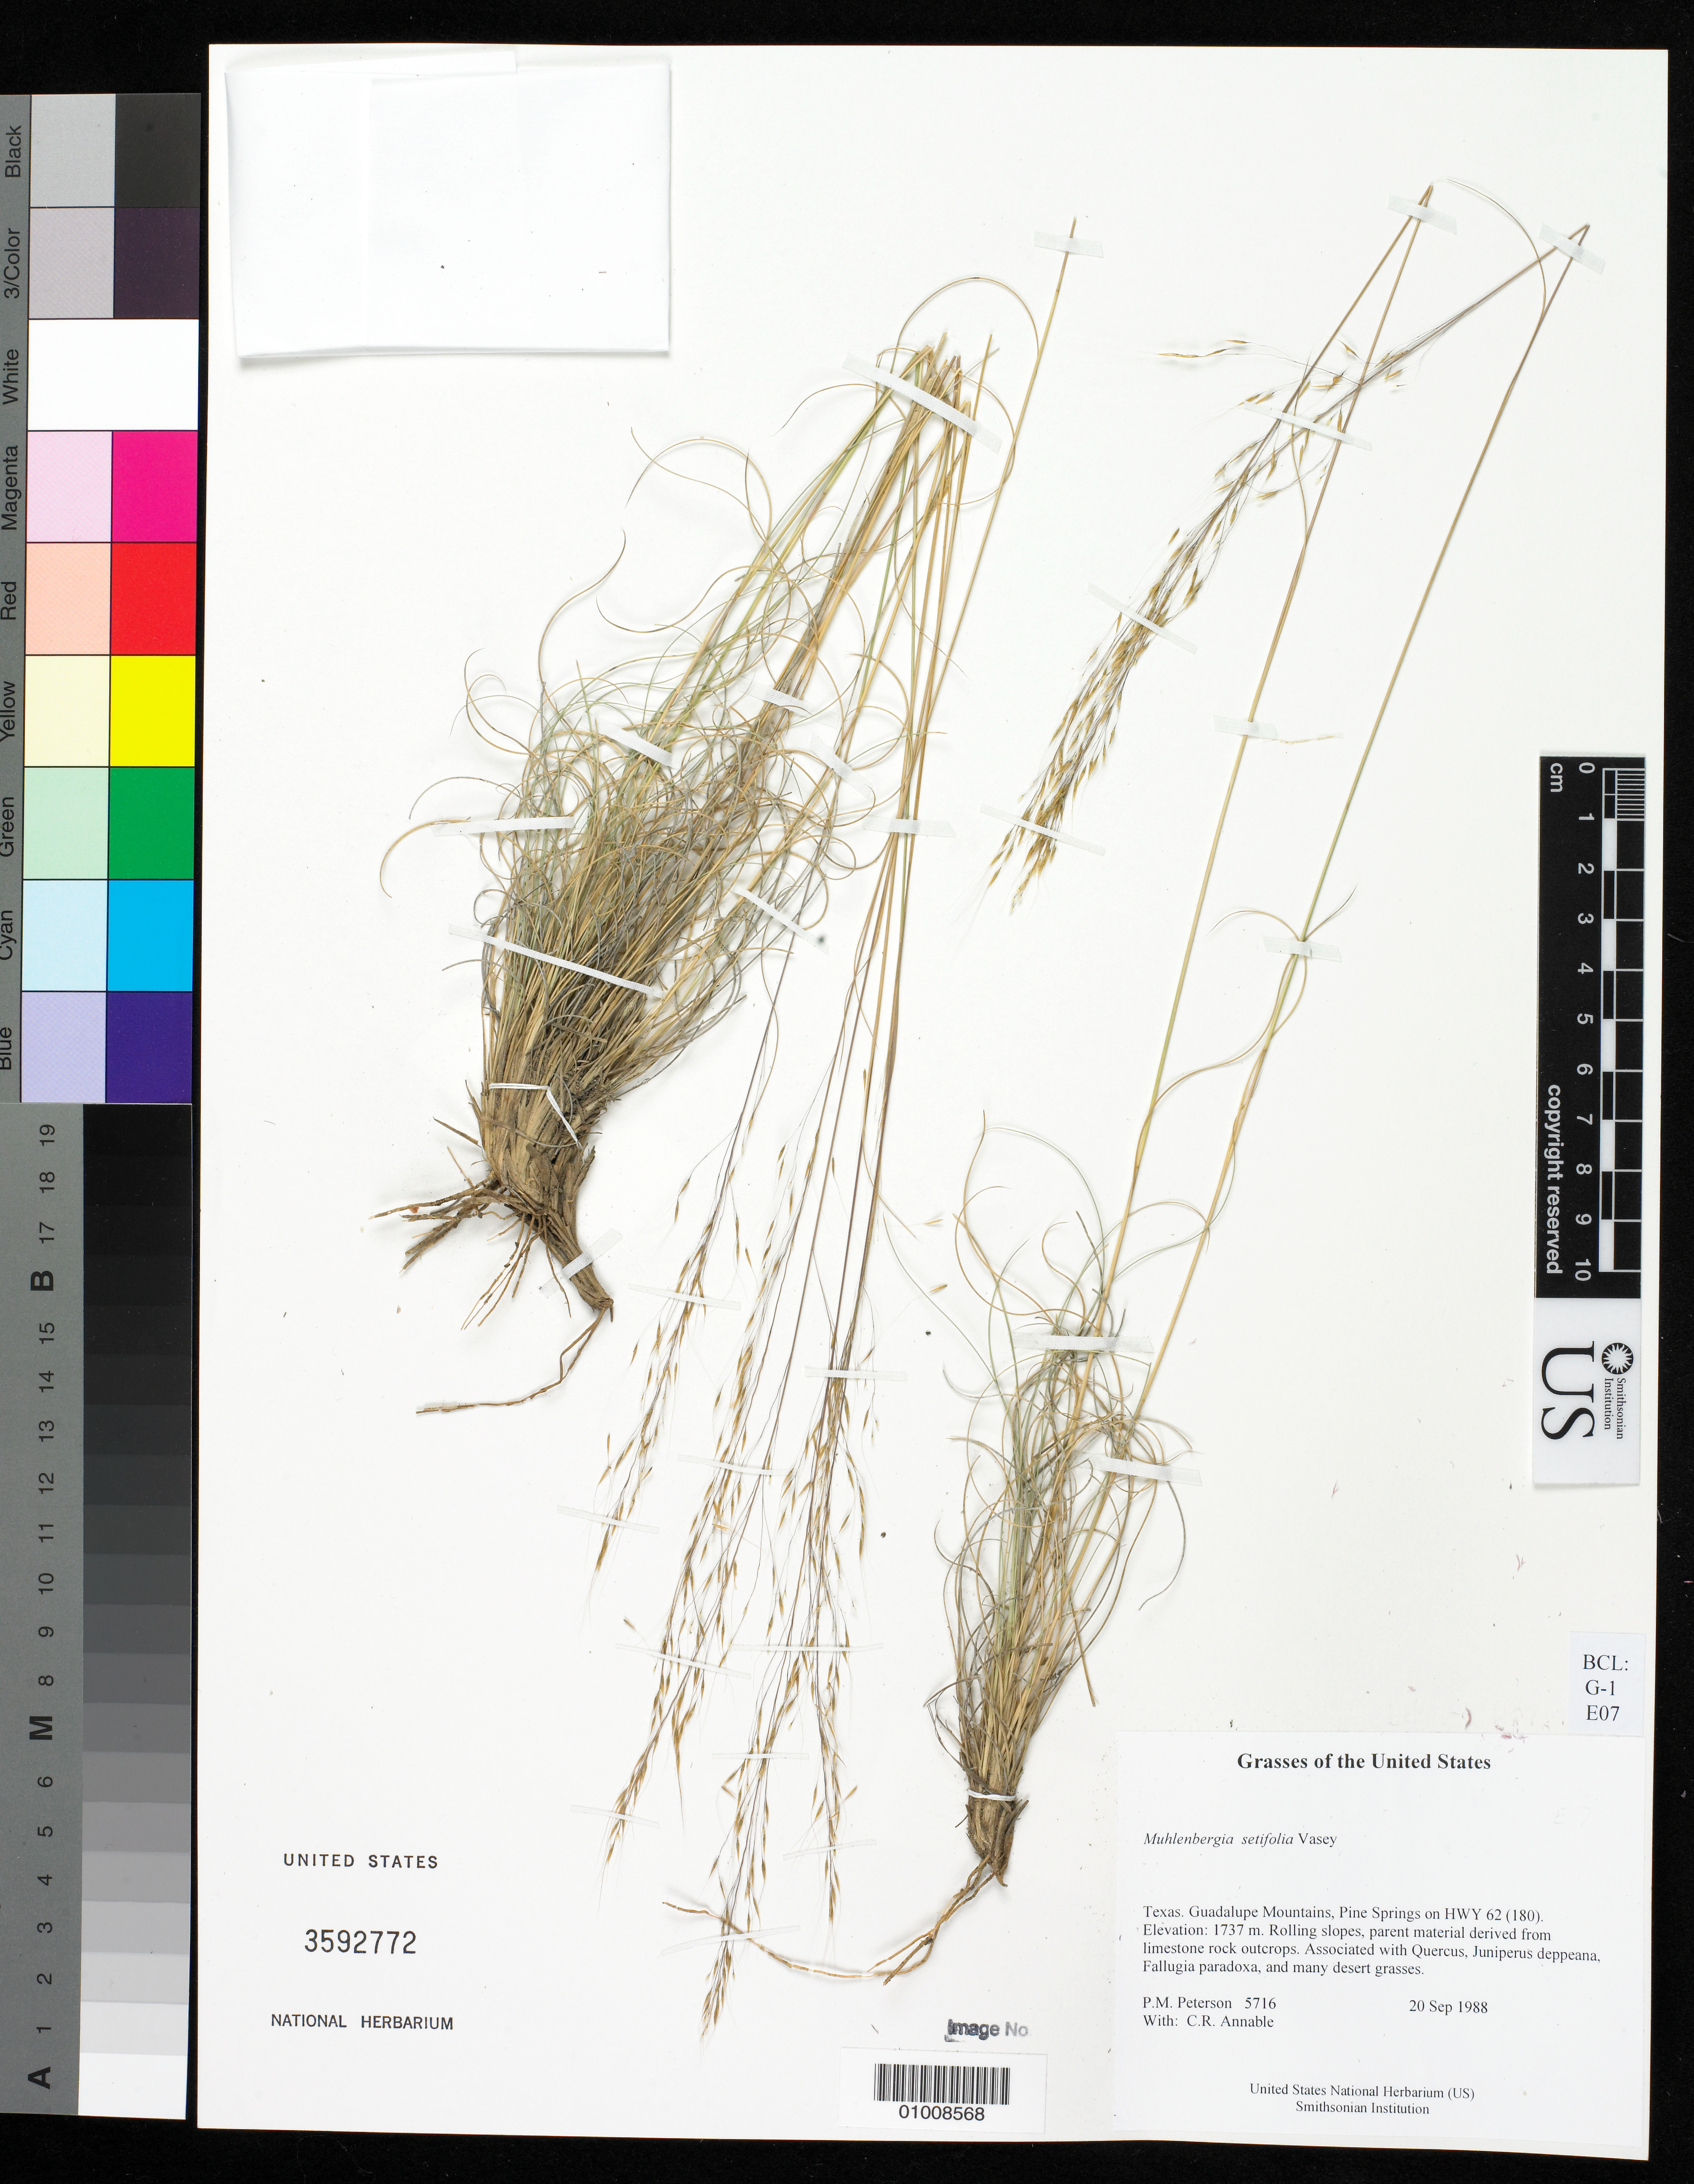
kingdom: Plantae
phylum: Tracheophyta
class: Liliopsida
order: Poales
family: Poaceae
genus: Muhlenbergia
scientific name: Muhlenbergia setifolia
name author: Vasey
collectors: P. M. Peterson & C. R. Annable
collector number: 05716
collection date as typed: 20 Sep 1988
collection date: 1988-09-20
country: United States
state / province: Texas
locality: Guadalupe Mountains, Pine Springs on HWY 62 (180).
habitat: Rolling slopes, parent material derived from limestone rock outcrops.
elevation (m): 1737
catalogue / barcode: US 3592772